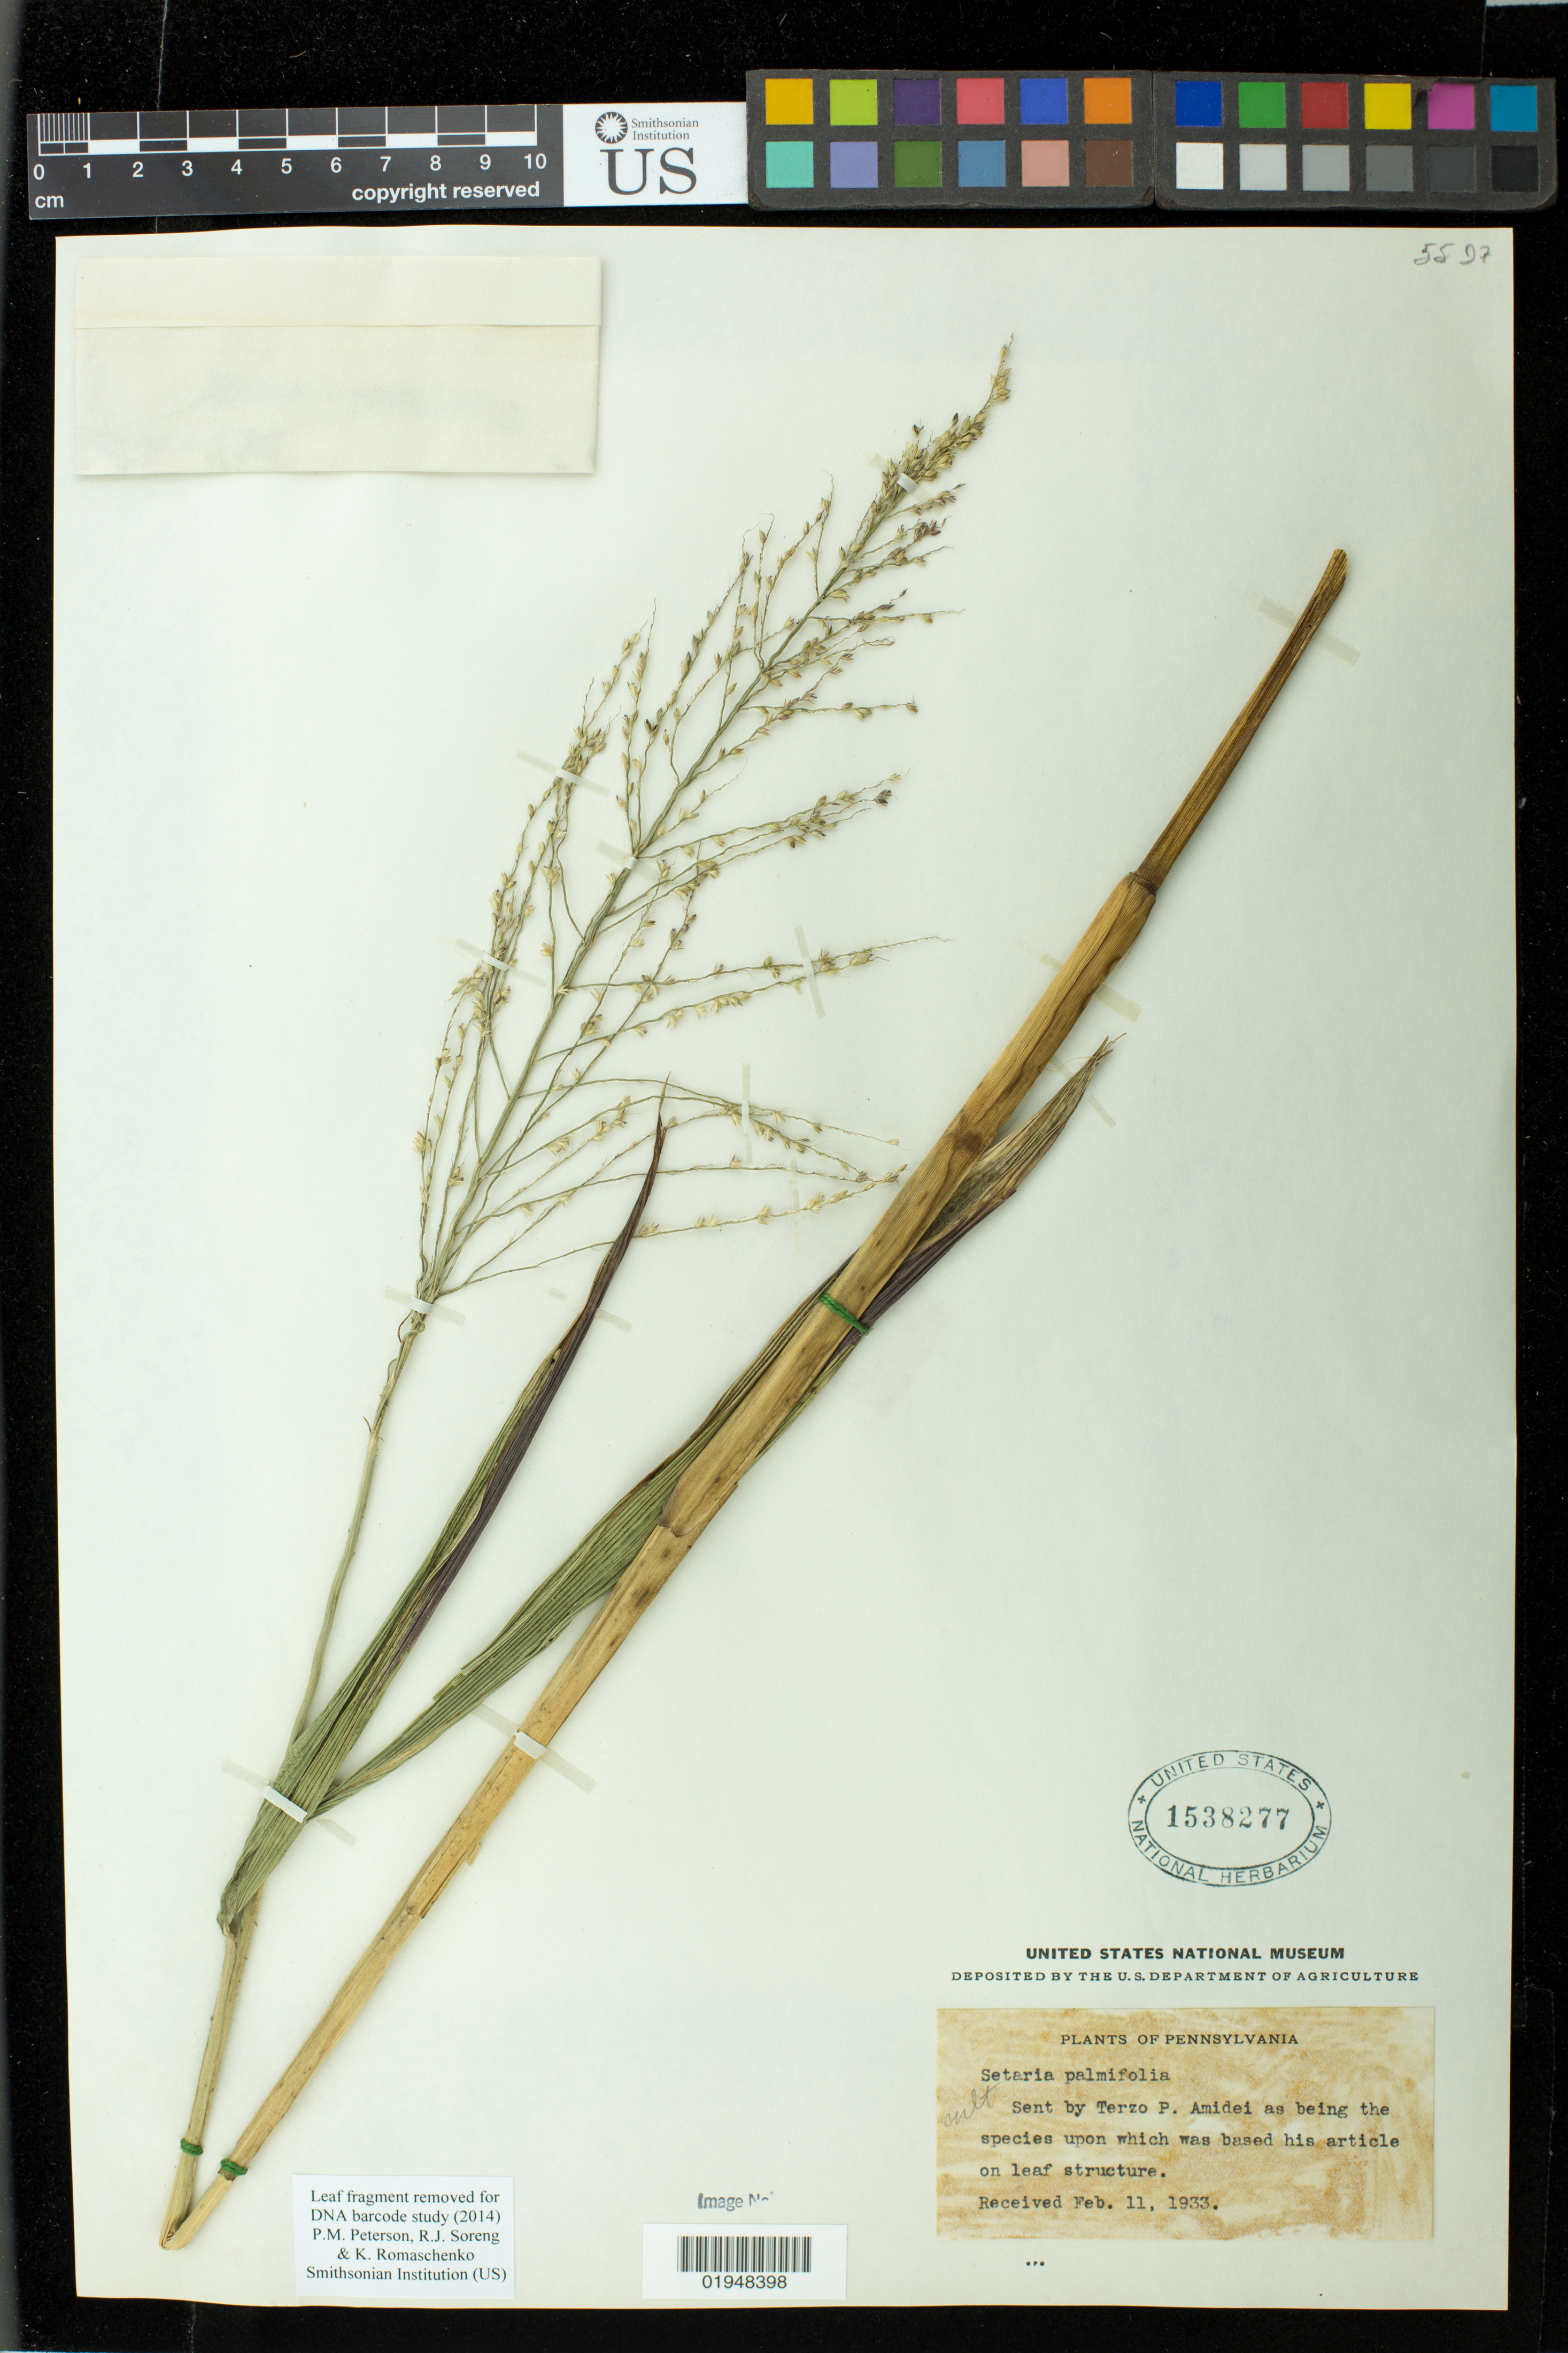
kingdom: Plantae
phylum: Tracheophyta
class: Liliopsida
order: Poales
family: Poaceae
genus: Setaria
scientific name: Setaria palmifolia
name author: (J. Koenig) Stapf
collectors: T. Amidei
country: United States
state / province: Pennsylvania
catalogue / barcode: US 1538277